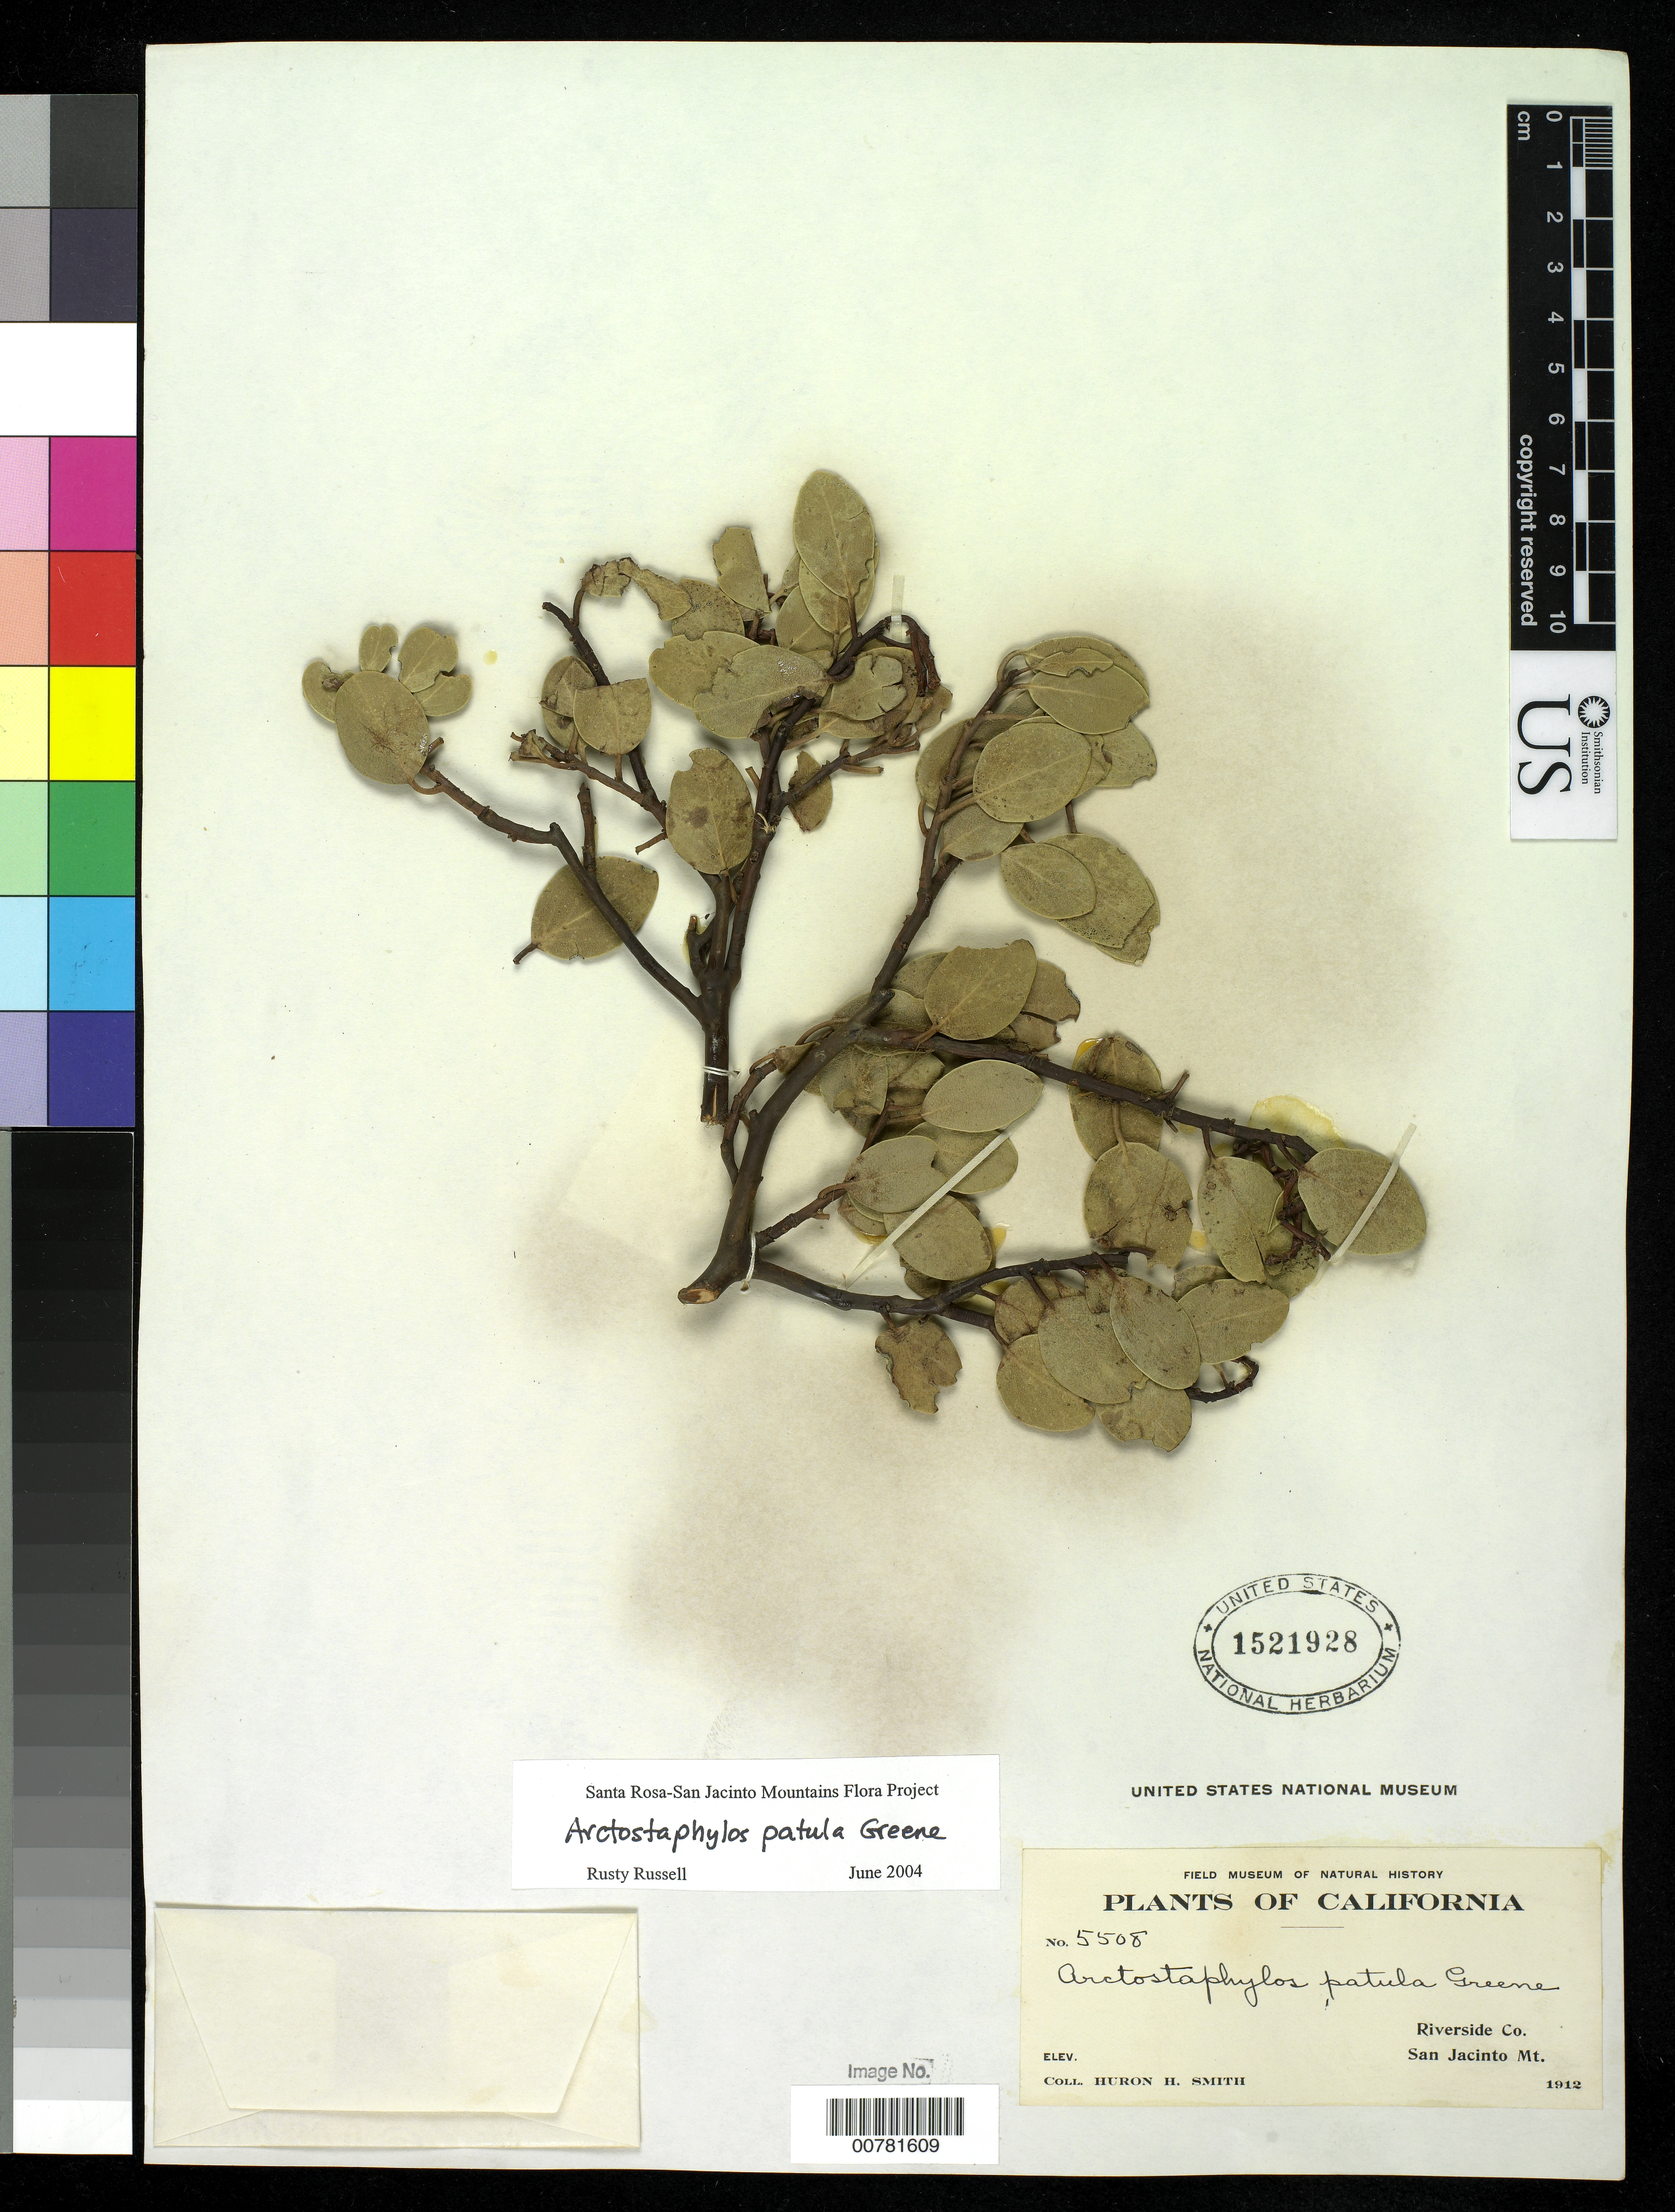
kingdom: Plantae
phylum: Tracheophyta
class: Magnoliopsida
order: Ericales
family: Ericaceae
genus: Arctostaphylos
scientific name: Arctostaphylos patula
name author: Greene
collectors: Huron H. Smith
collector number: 5508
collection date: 1912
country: United States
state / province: California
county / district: Riverside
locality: Riverside Co., San Jacinto Mt.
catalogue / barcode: US 1521928